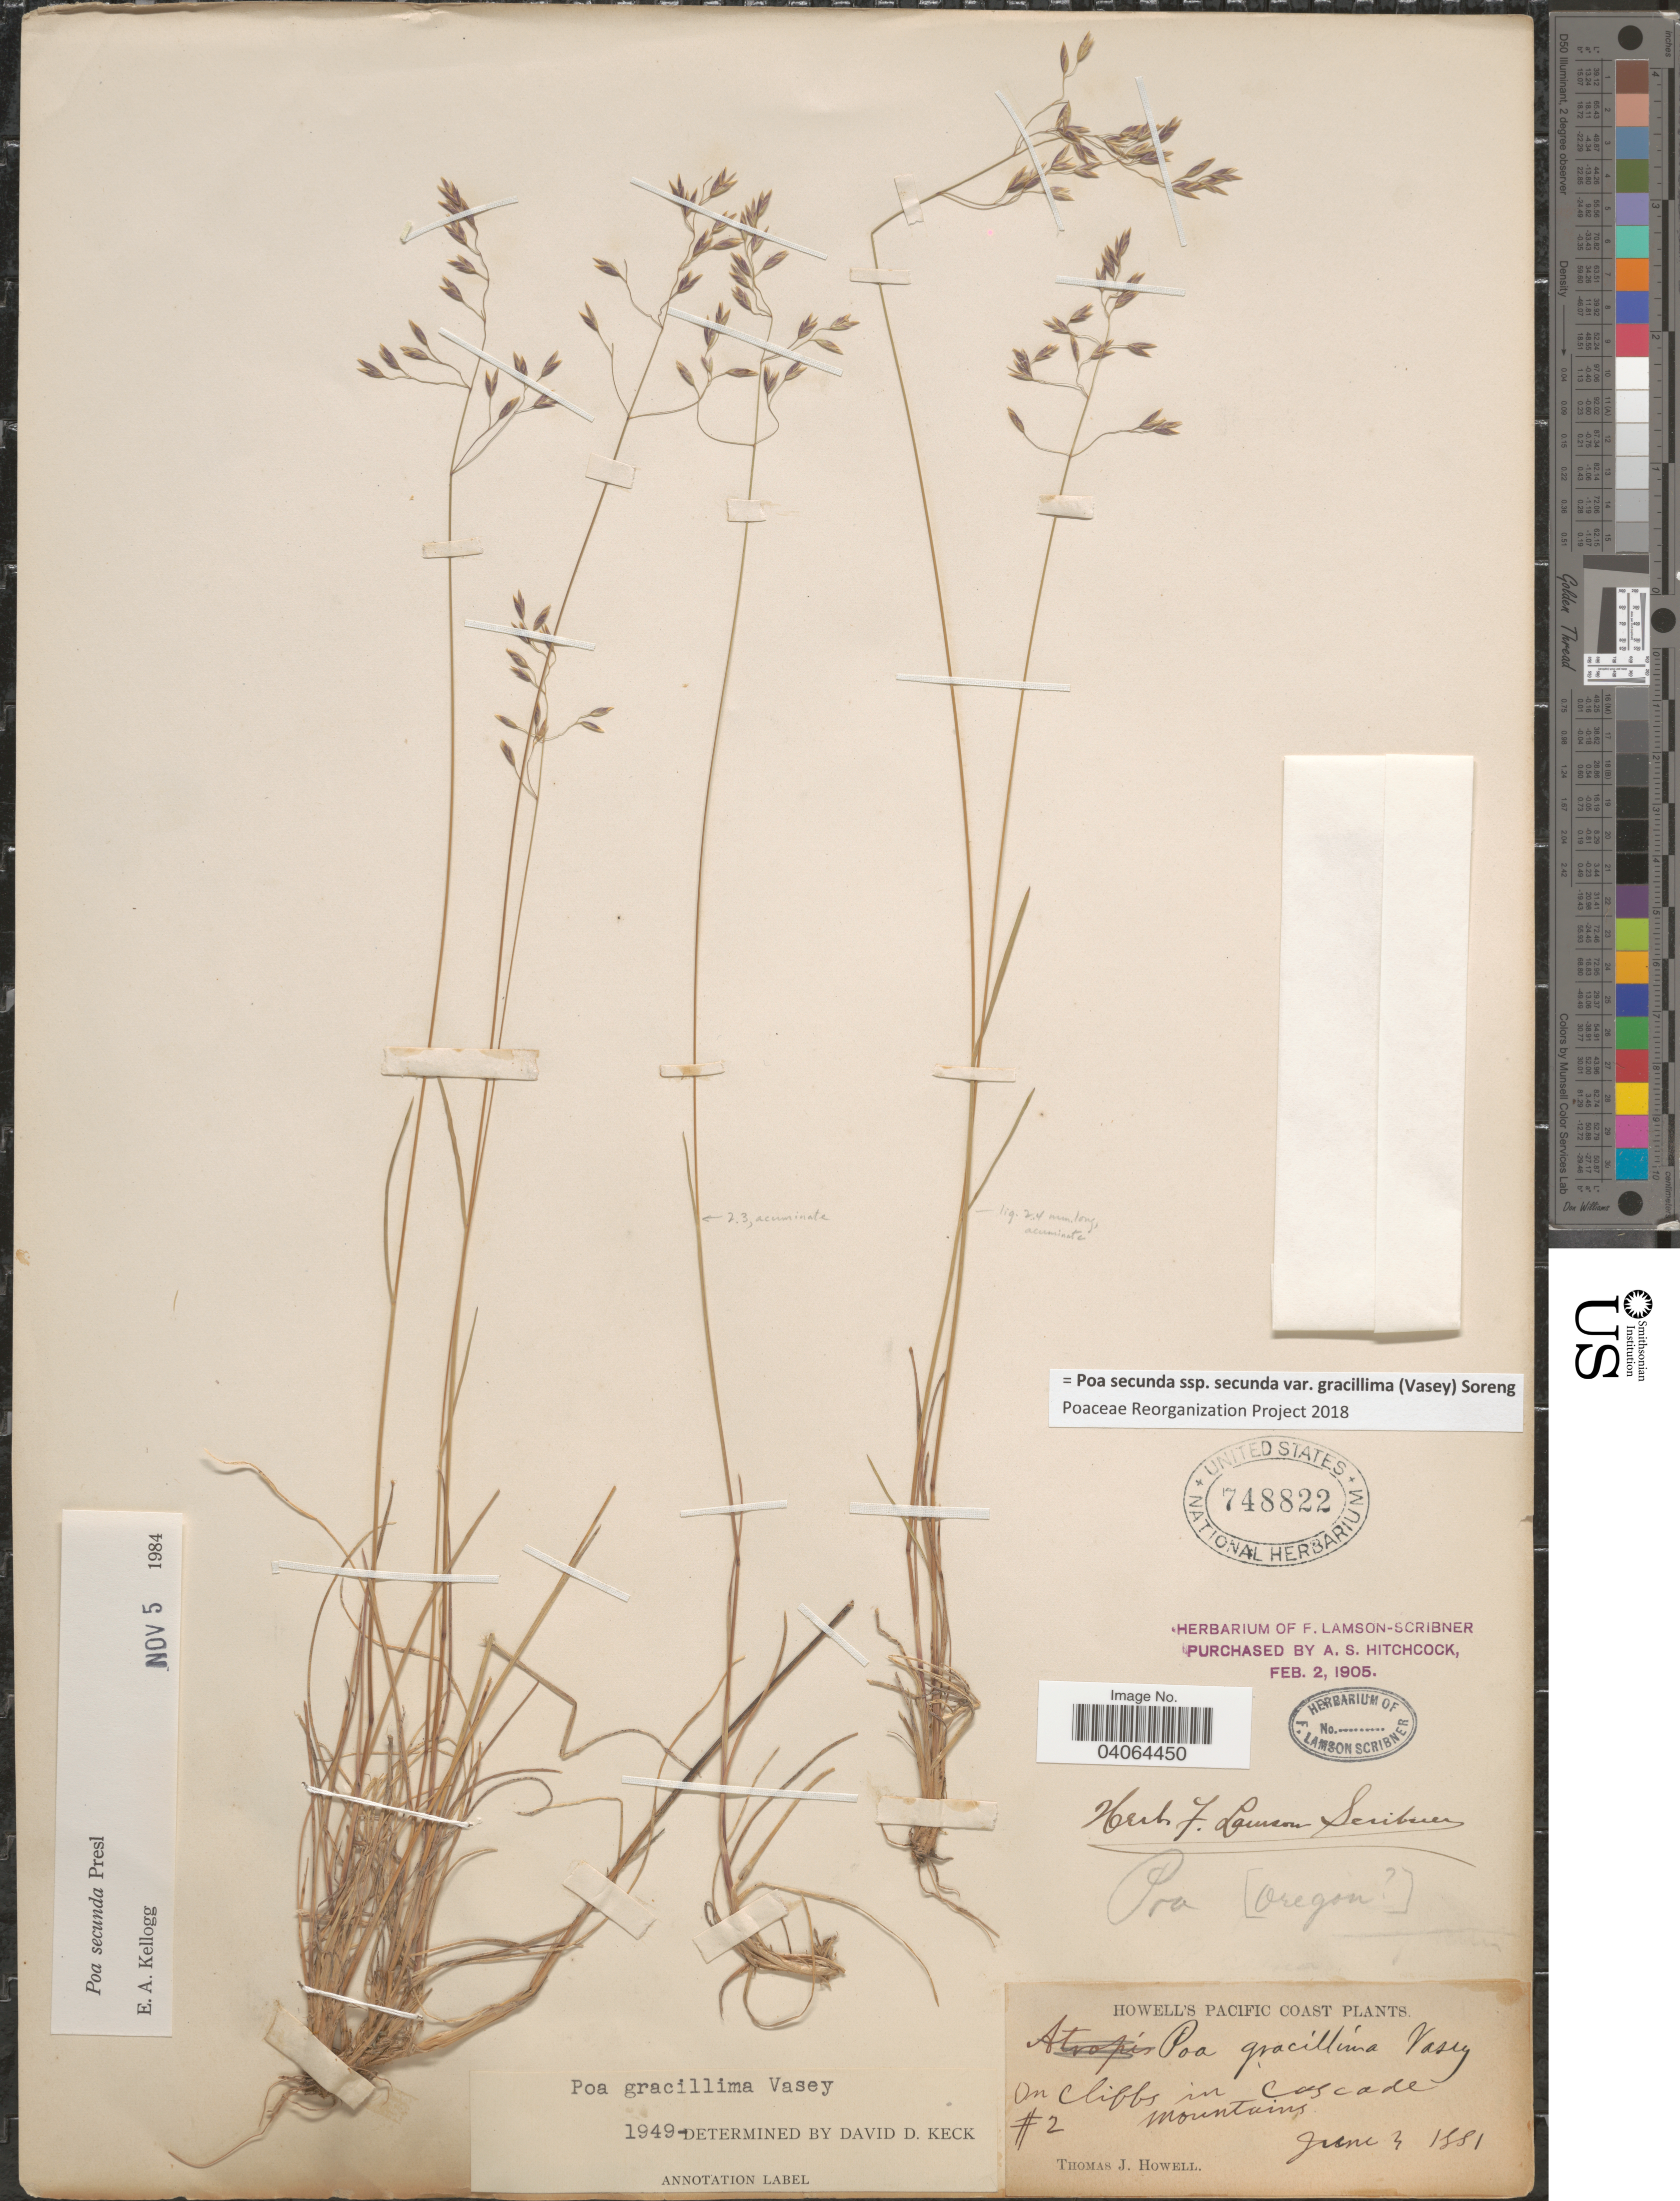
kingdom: Plantae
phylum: Tracheophyta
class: Liliopsida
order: Poales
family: Poaceae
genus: Poa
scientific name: Poa secunda subsp. secunda var. gracillima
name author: (Vasey) Soreng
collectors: T. J. Howell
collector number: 2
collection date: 1881-06-03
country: United States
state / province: Oregon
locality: Pacific Coast. On cliffs in Cascade Mountains.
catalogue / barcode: US 748822